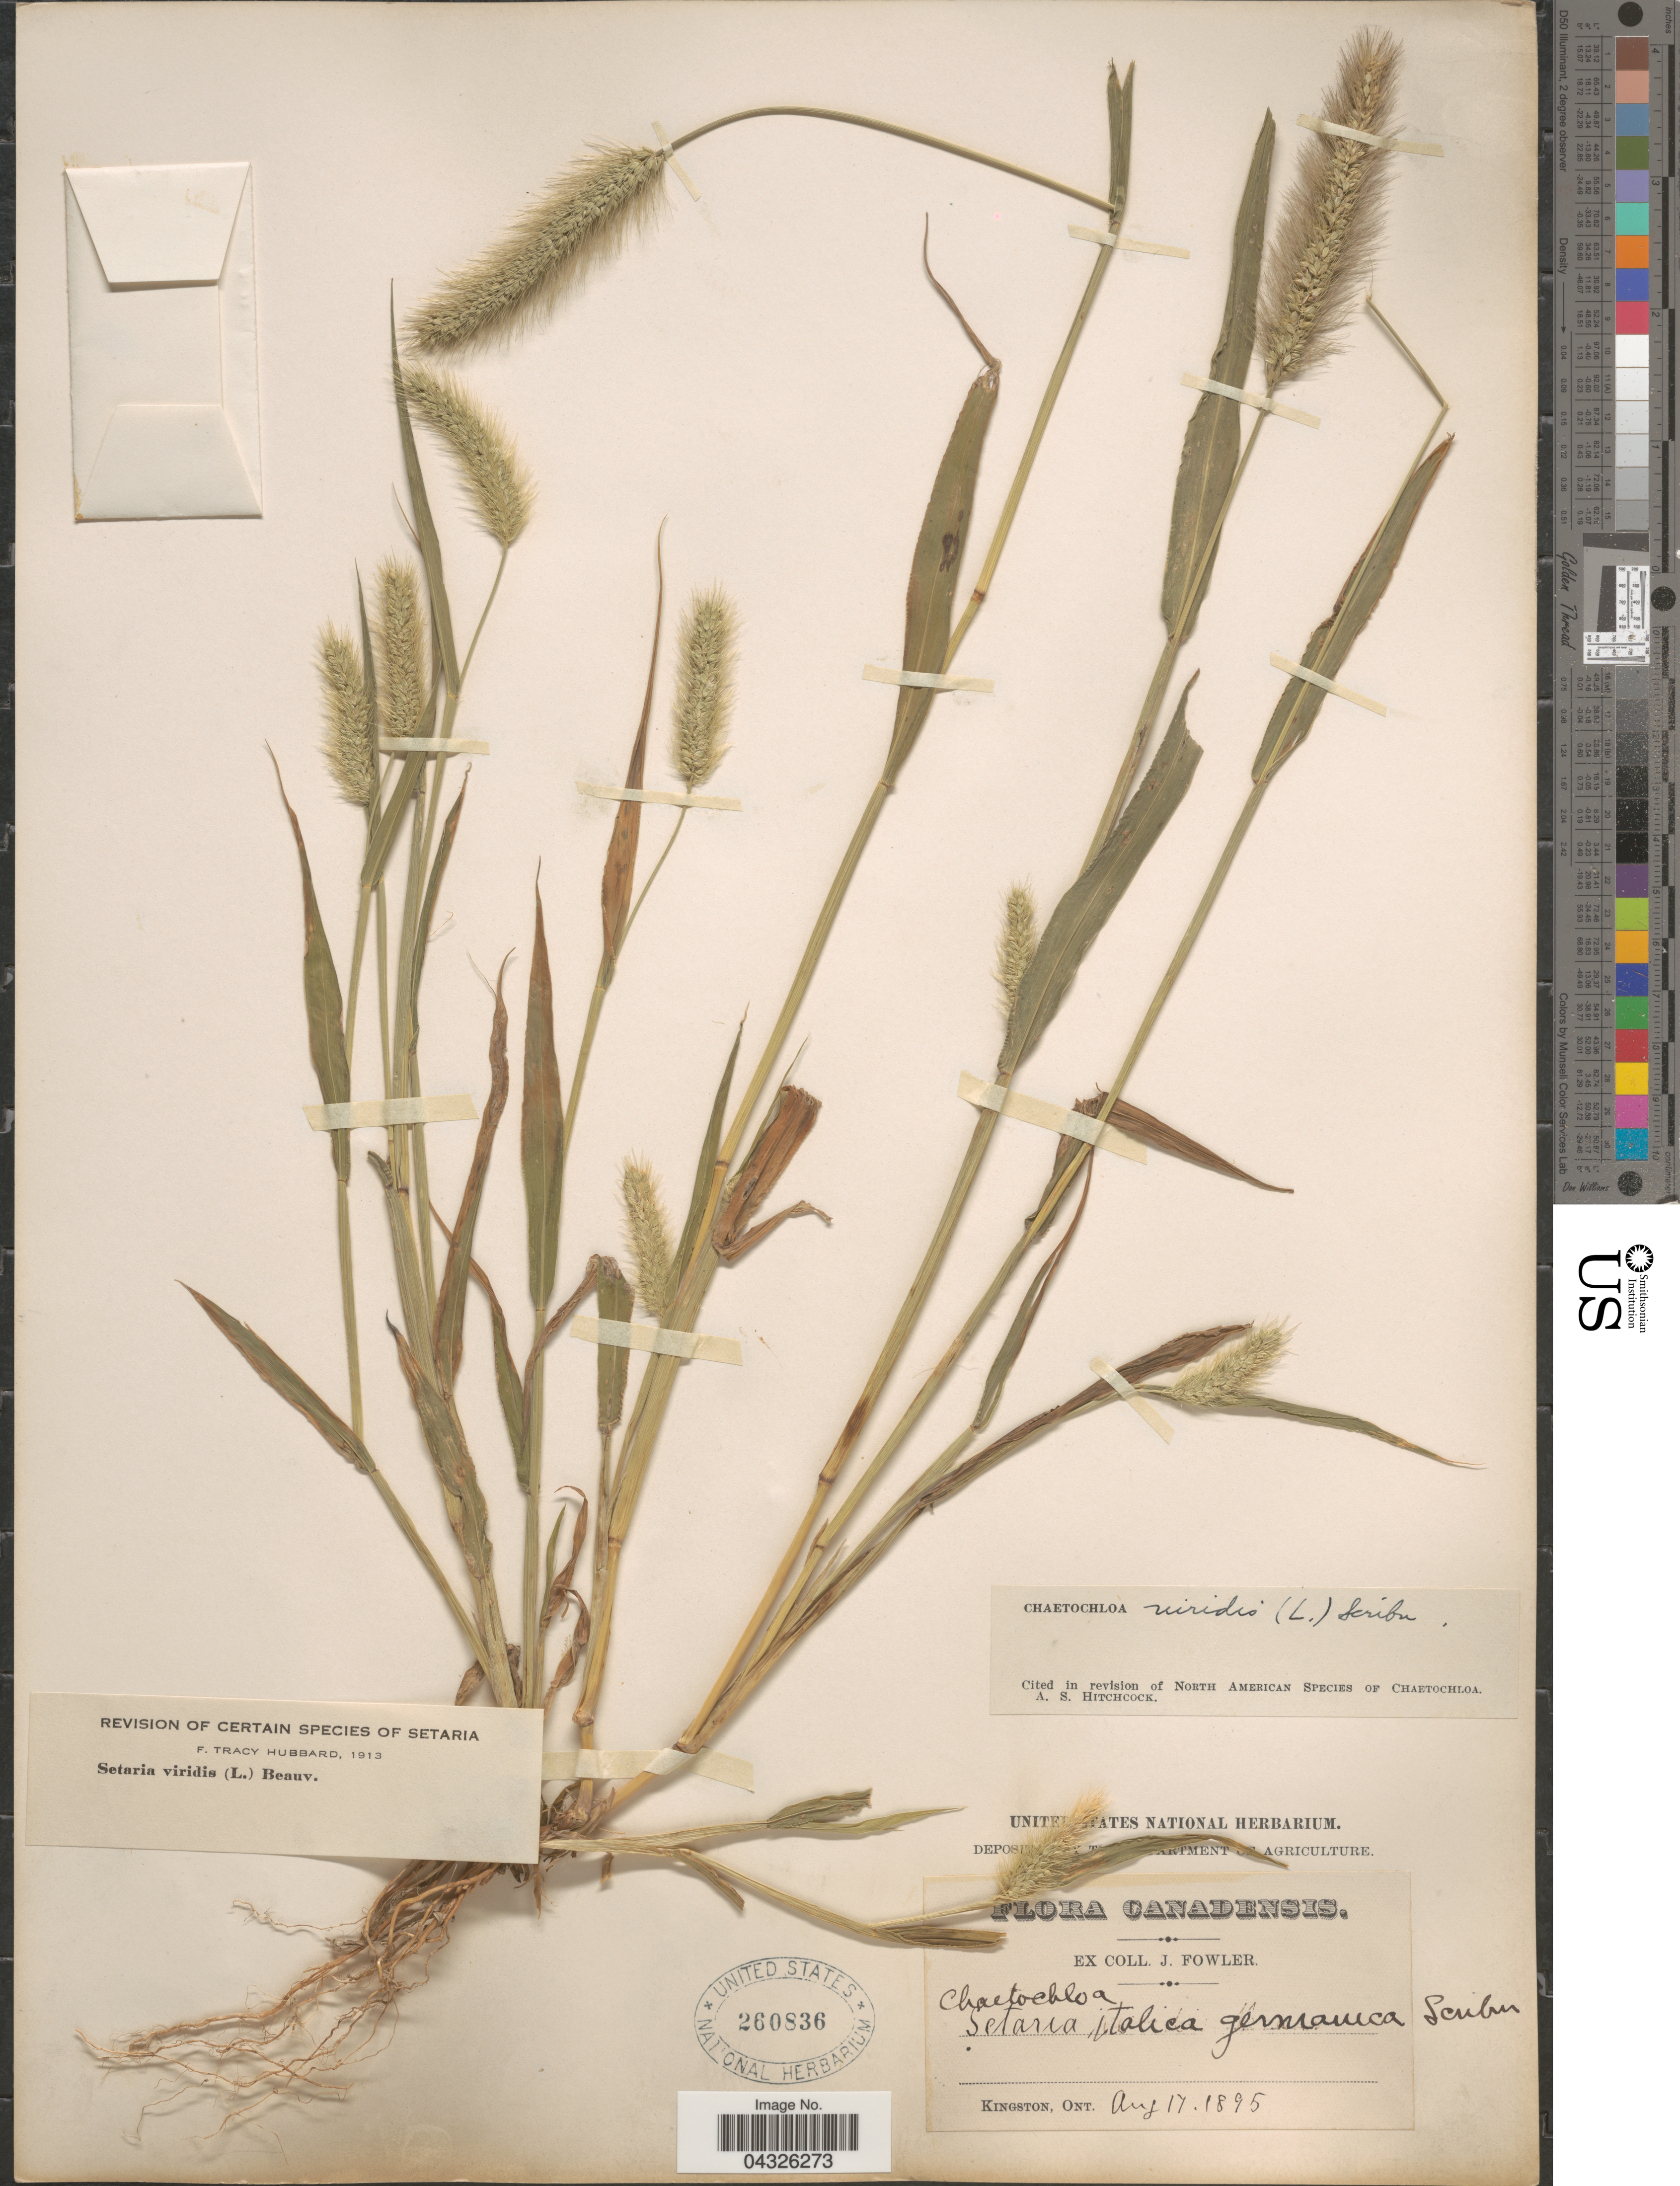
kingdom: Plantae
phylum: Tracheophyta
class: Liliopsida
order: Poales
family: Poaceae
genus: Setaria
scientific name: Setaria viridis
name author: (L.) P. Beauv.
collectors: J. Fowler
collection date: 1895-08-17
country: Canada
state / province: Ontario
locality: Kingston.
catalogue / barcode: US 260836